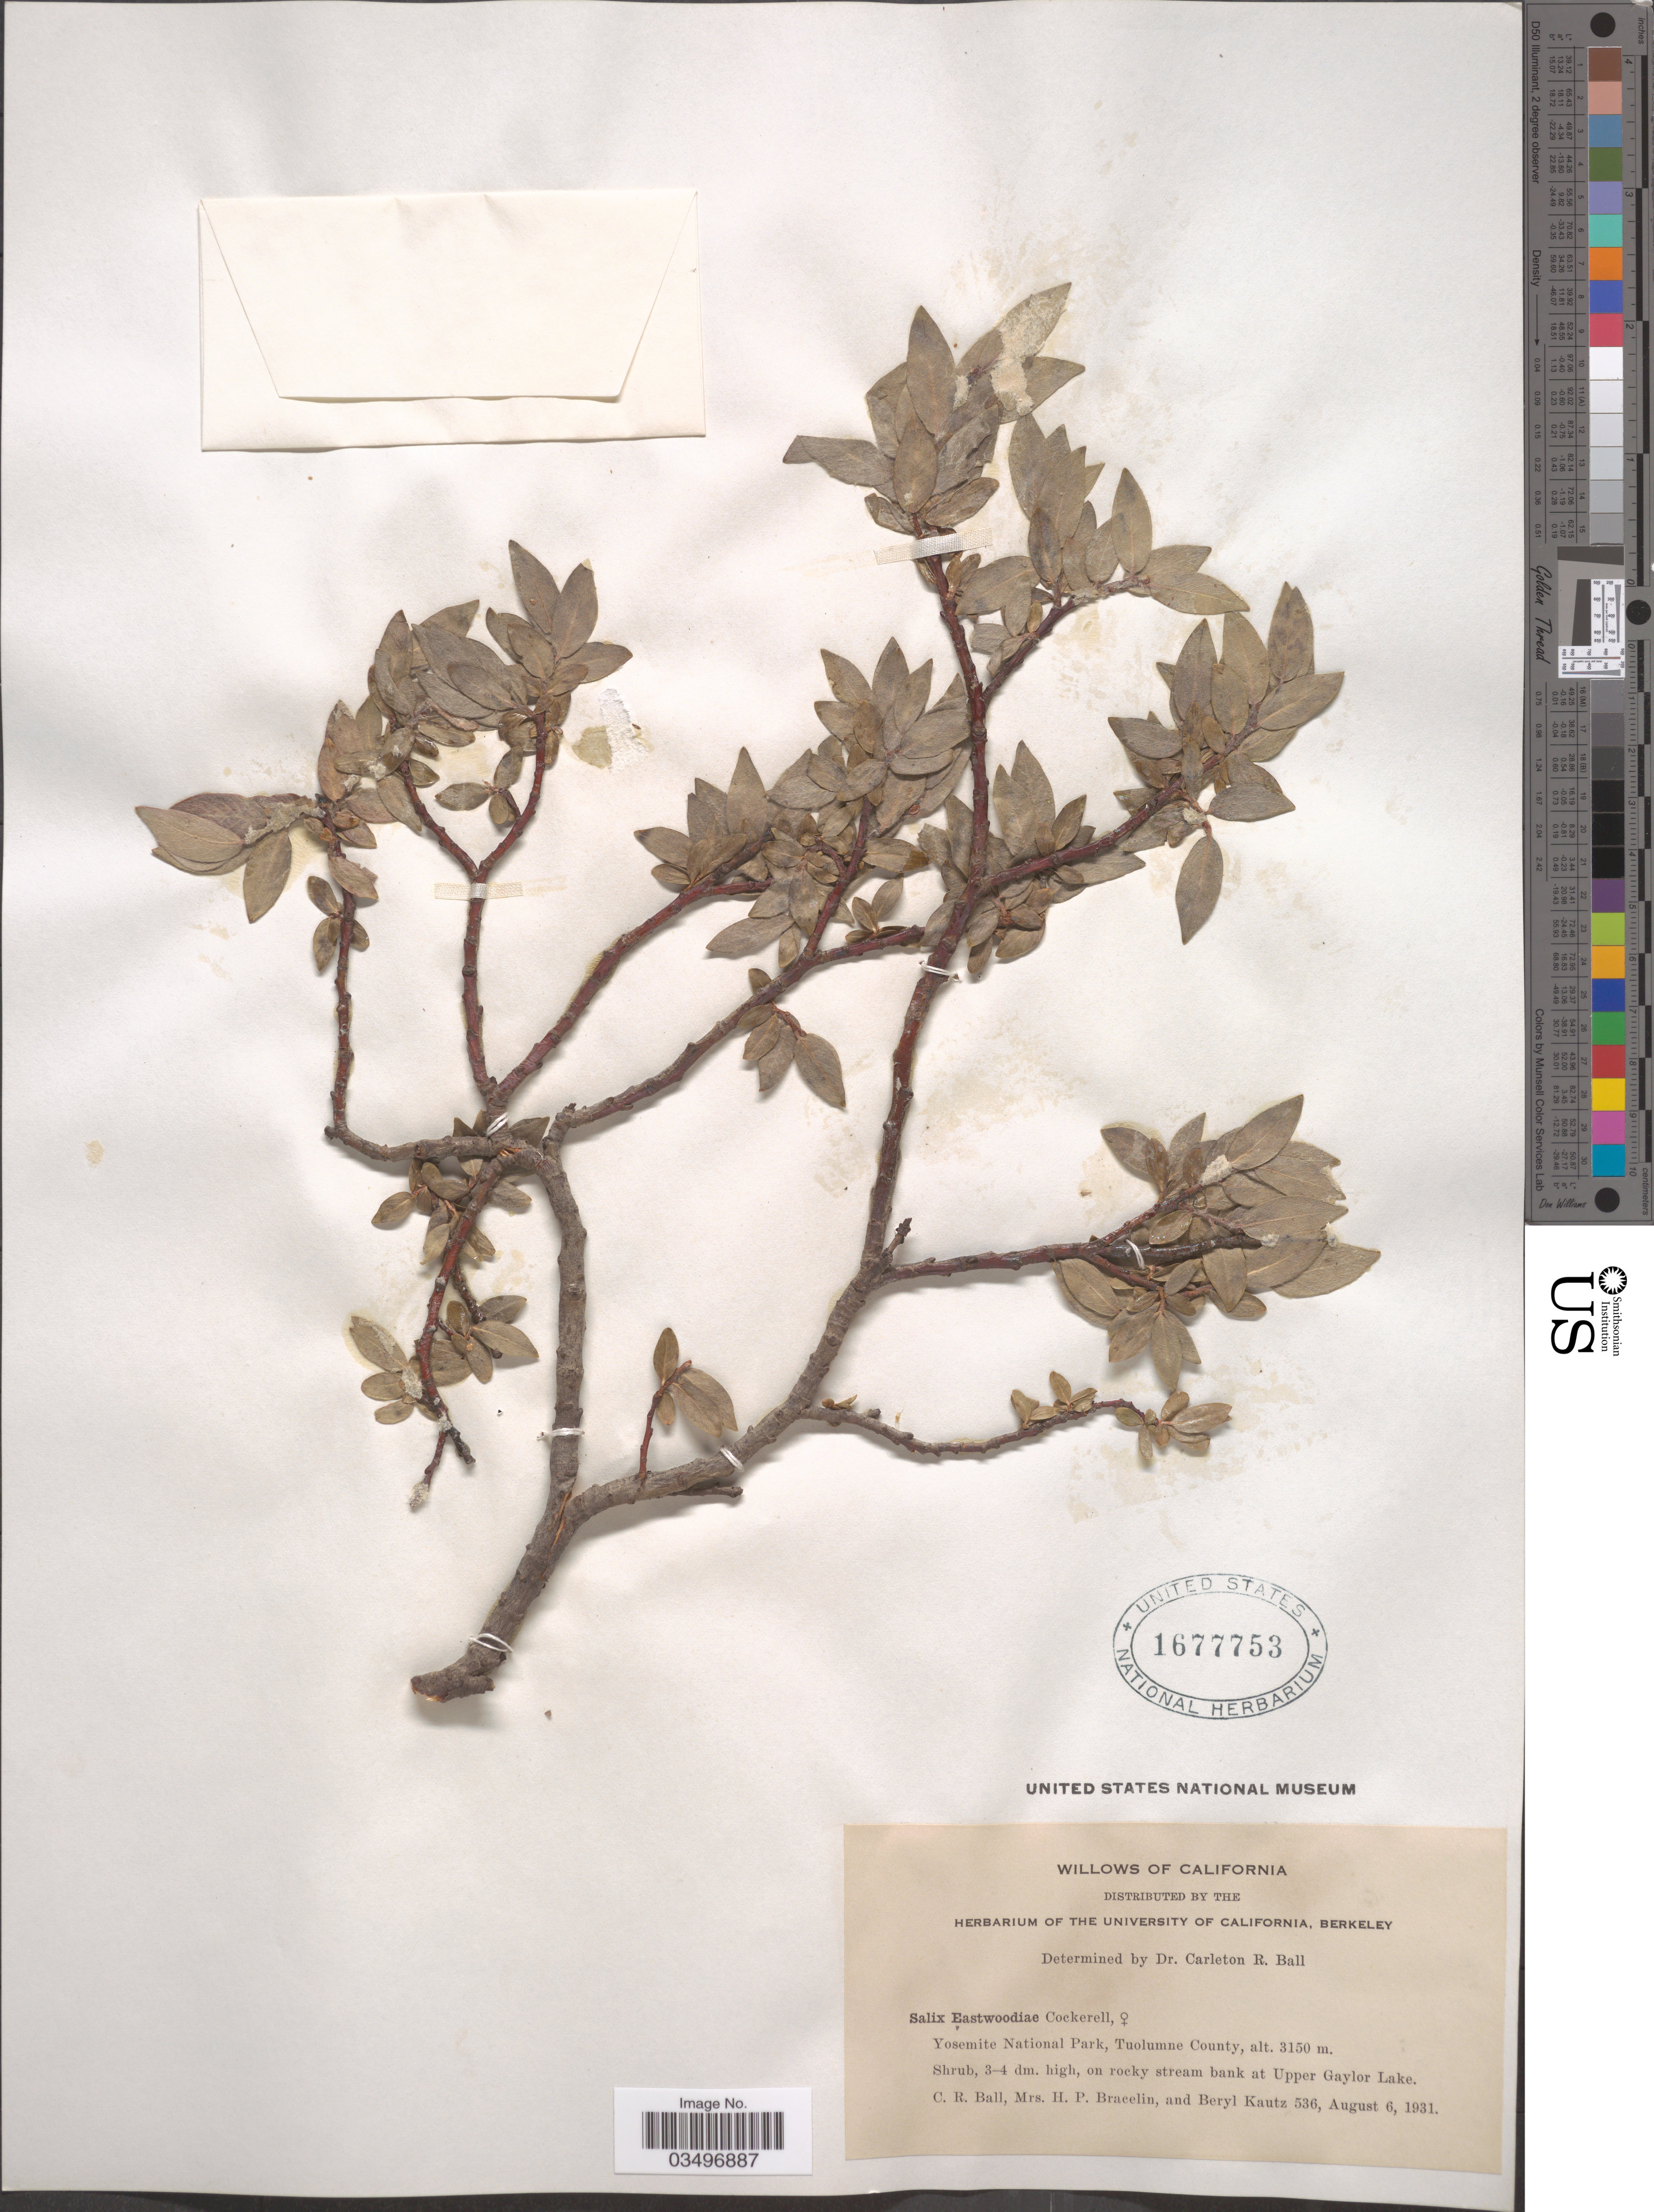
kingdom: Plantae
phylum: Tracheophyta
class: Magnoliopsida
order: Malpighiales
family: Salicaceae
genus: Salix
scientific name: Salix eastwoodiae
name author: Cockerell ex A. Heller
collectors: C. R. Ball, H. Bracelin & B. Kautz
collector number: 536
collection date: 1931-08-06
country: United States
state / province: California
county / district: Tuolumne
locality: Yosemite National Park, Tuolumne County. On rocky stream bank at Upper Gaylor Lake.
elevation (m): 3150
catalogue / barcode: US 1677753